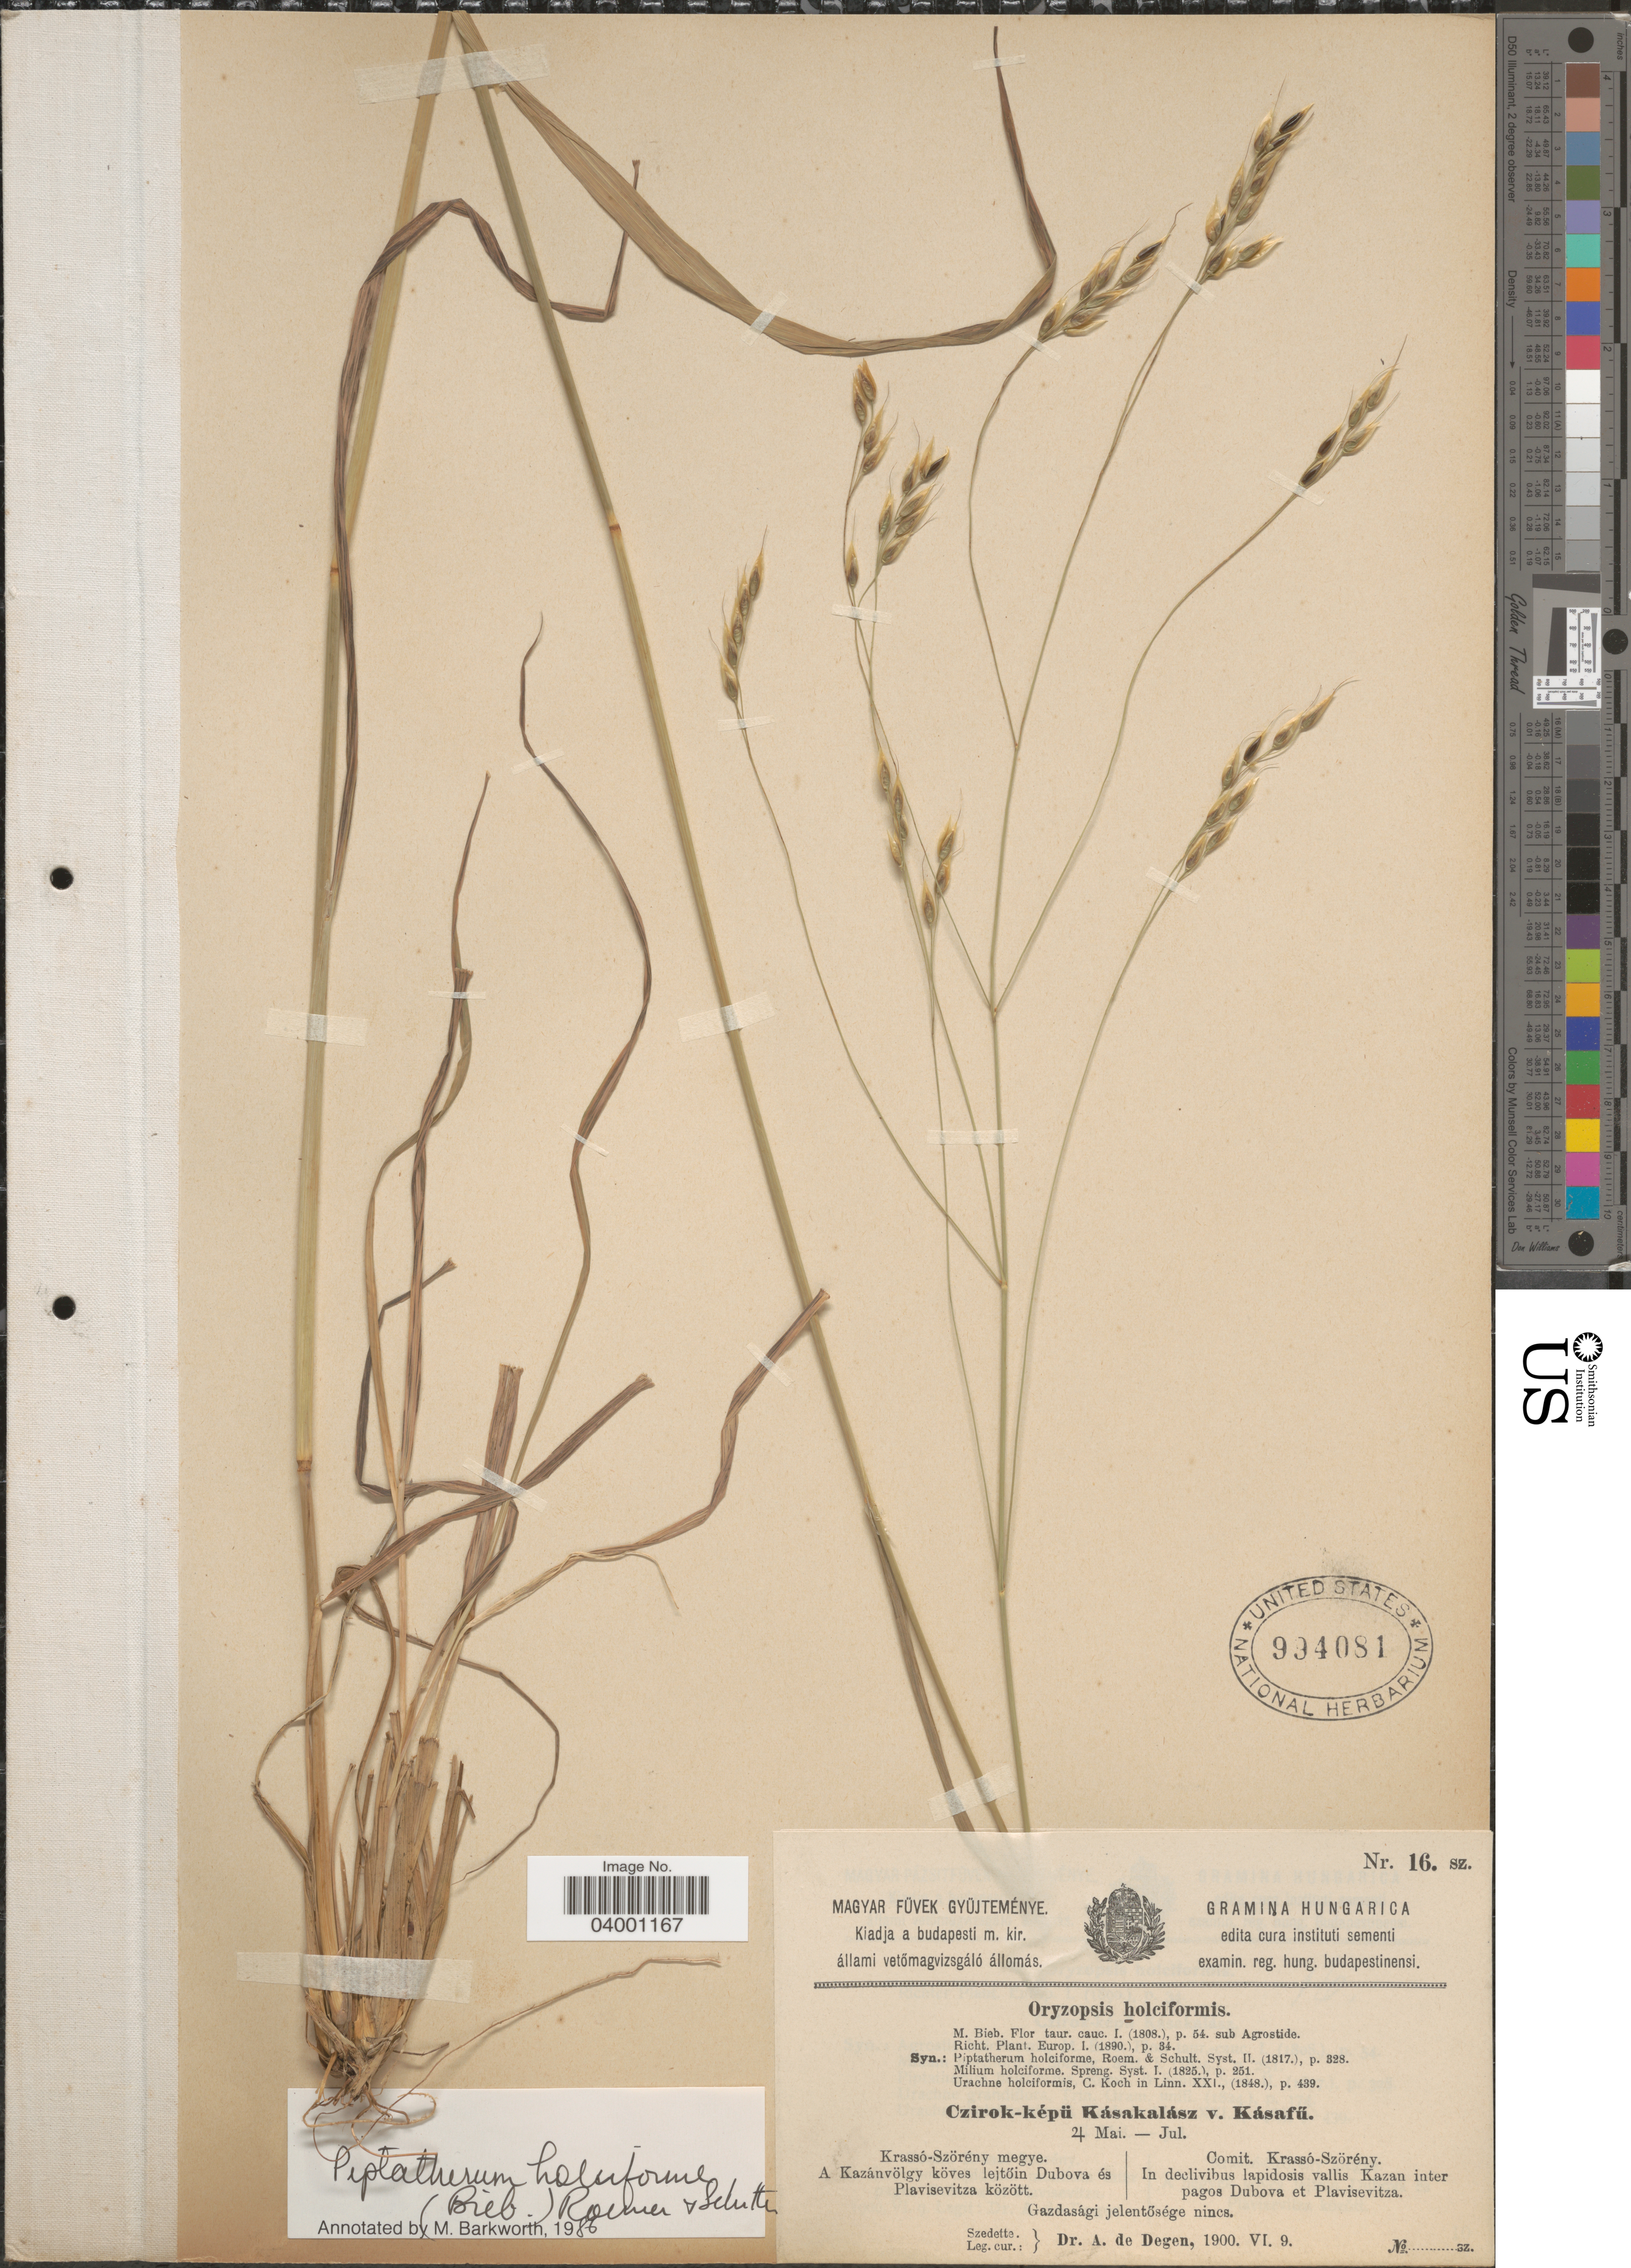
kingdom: Plantae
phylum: Tracheophyta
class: Liliopsida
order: Poales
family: Poaceae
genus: Piptatherum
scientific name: Piptatherum holciforme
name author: (M. Bieb.) Roem. & Schult.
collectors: A. Degen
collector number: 16 ?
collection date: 1900-06-09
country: Hungary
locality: Comit. Krassó-Szörény. In declivibus lapidosis vallis Kazan inter pagos Dubova et Plavisevitza.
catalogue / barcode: US 994081